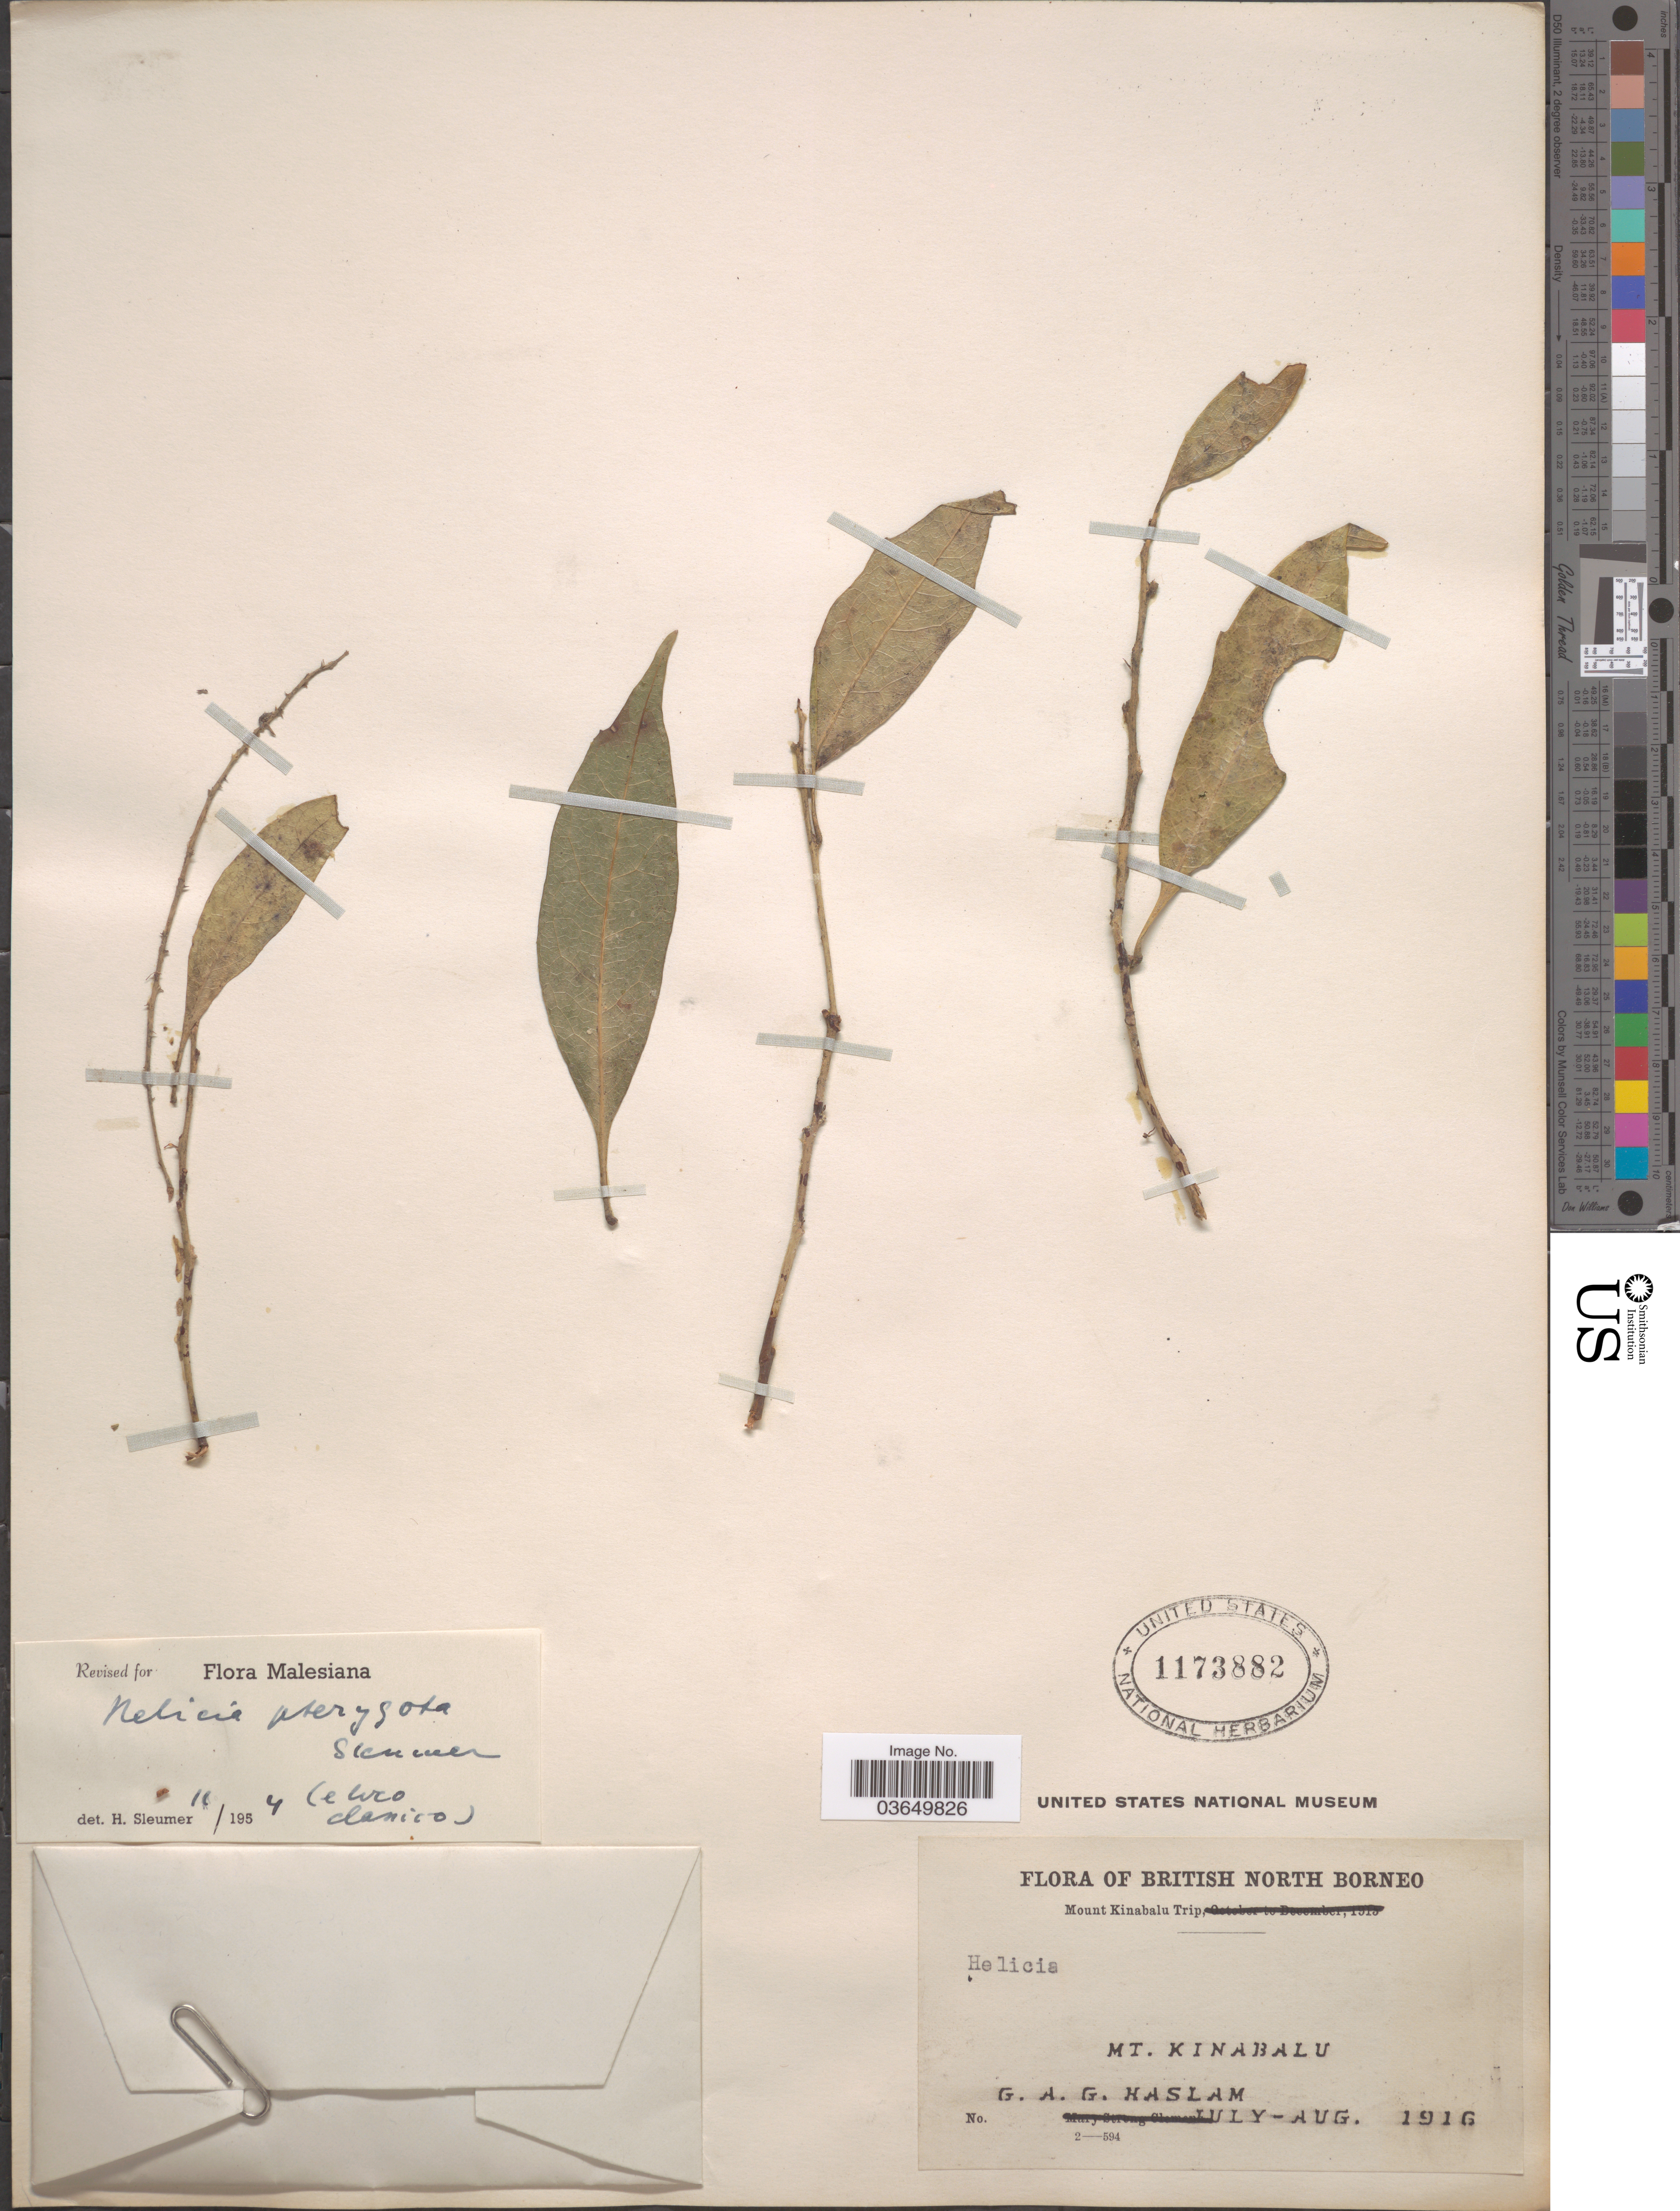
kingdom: Plantae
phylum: Tracheophyta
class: Magnoliopsida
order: Proteales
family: Proteaceae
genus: Helicia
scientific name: Helicia pterygota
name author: Sleumer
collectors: G. Haslam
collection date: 1916-07/1916-08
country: Malaysia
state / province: Sabah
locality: British North Borneo. Mt. Kinabalu.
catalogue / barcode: US 1173882